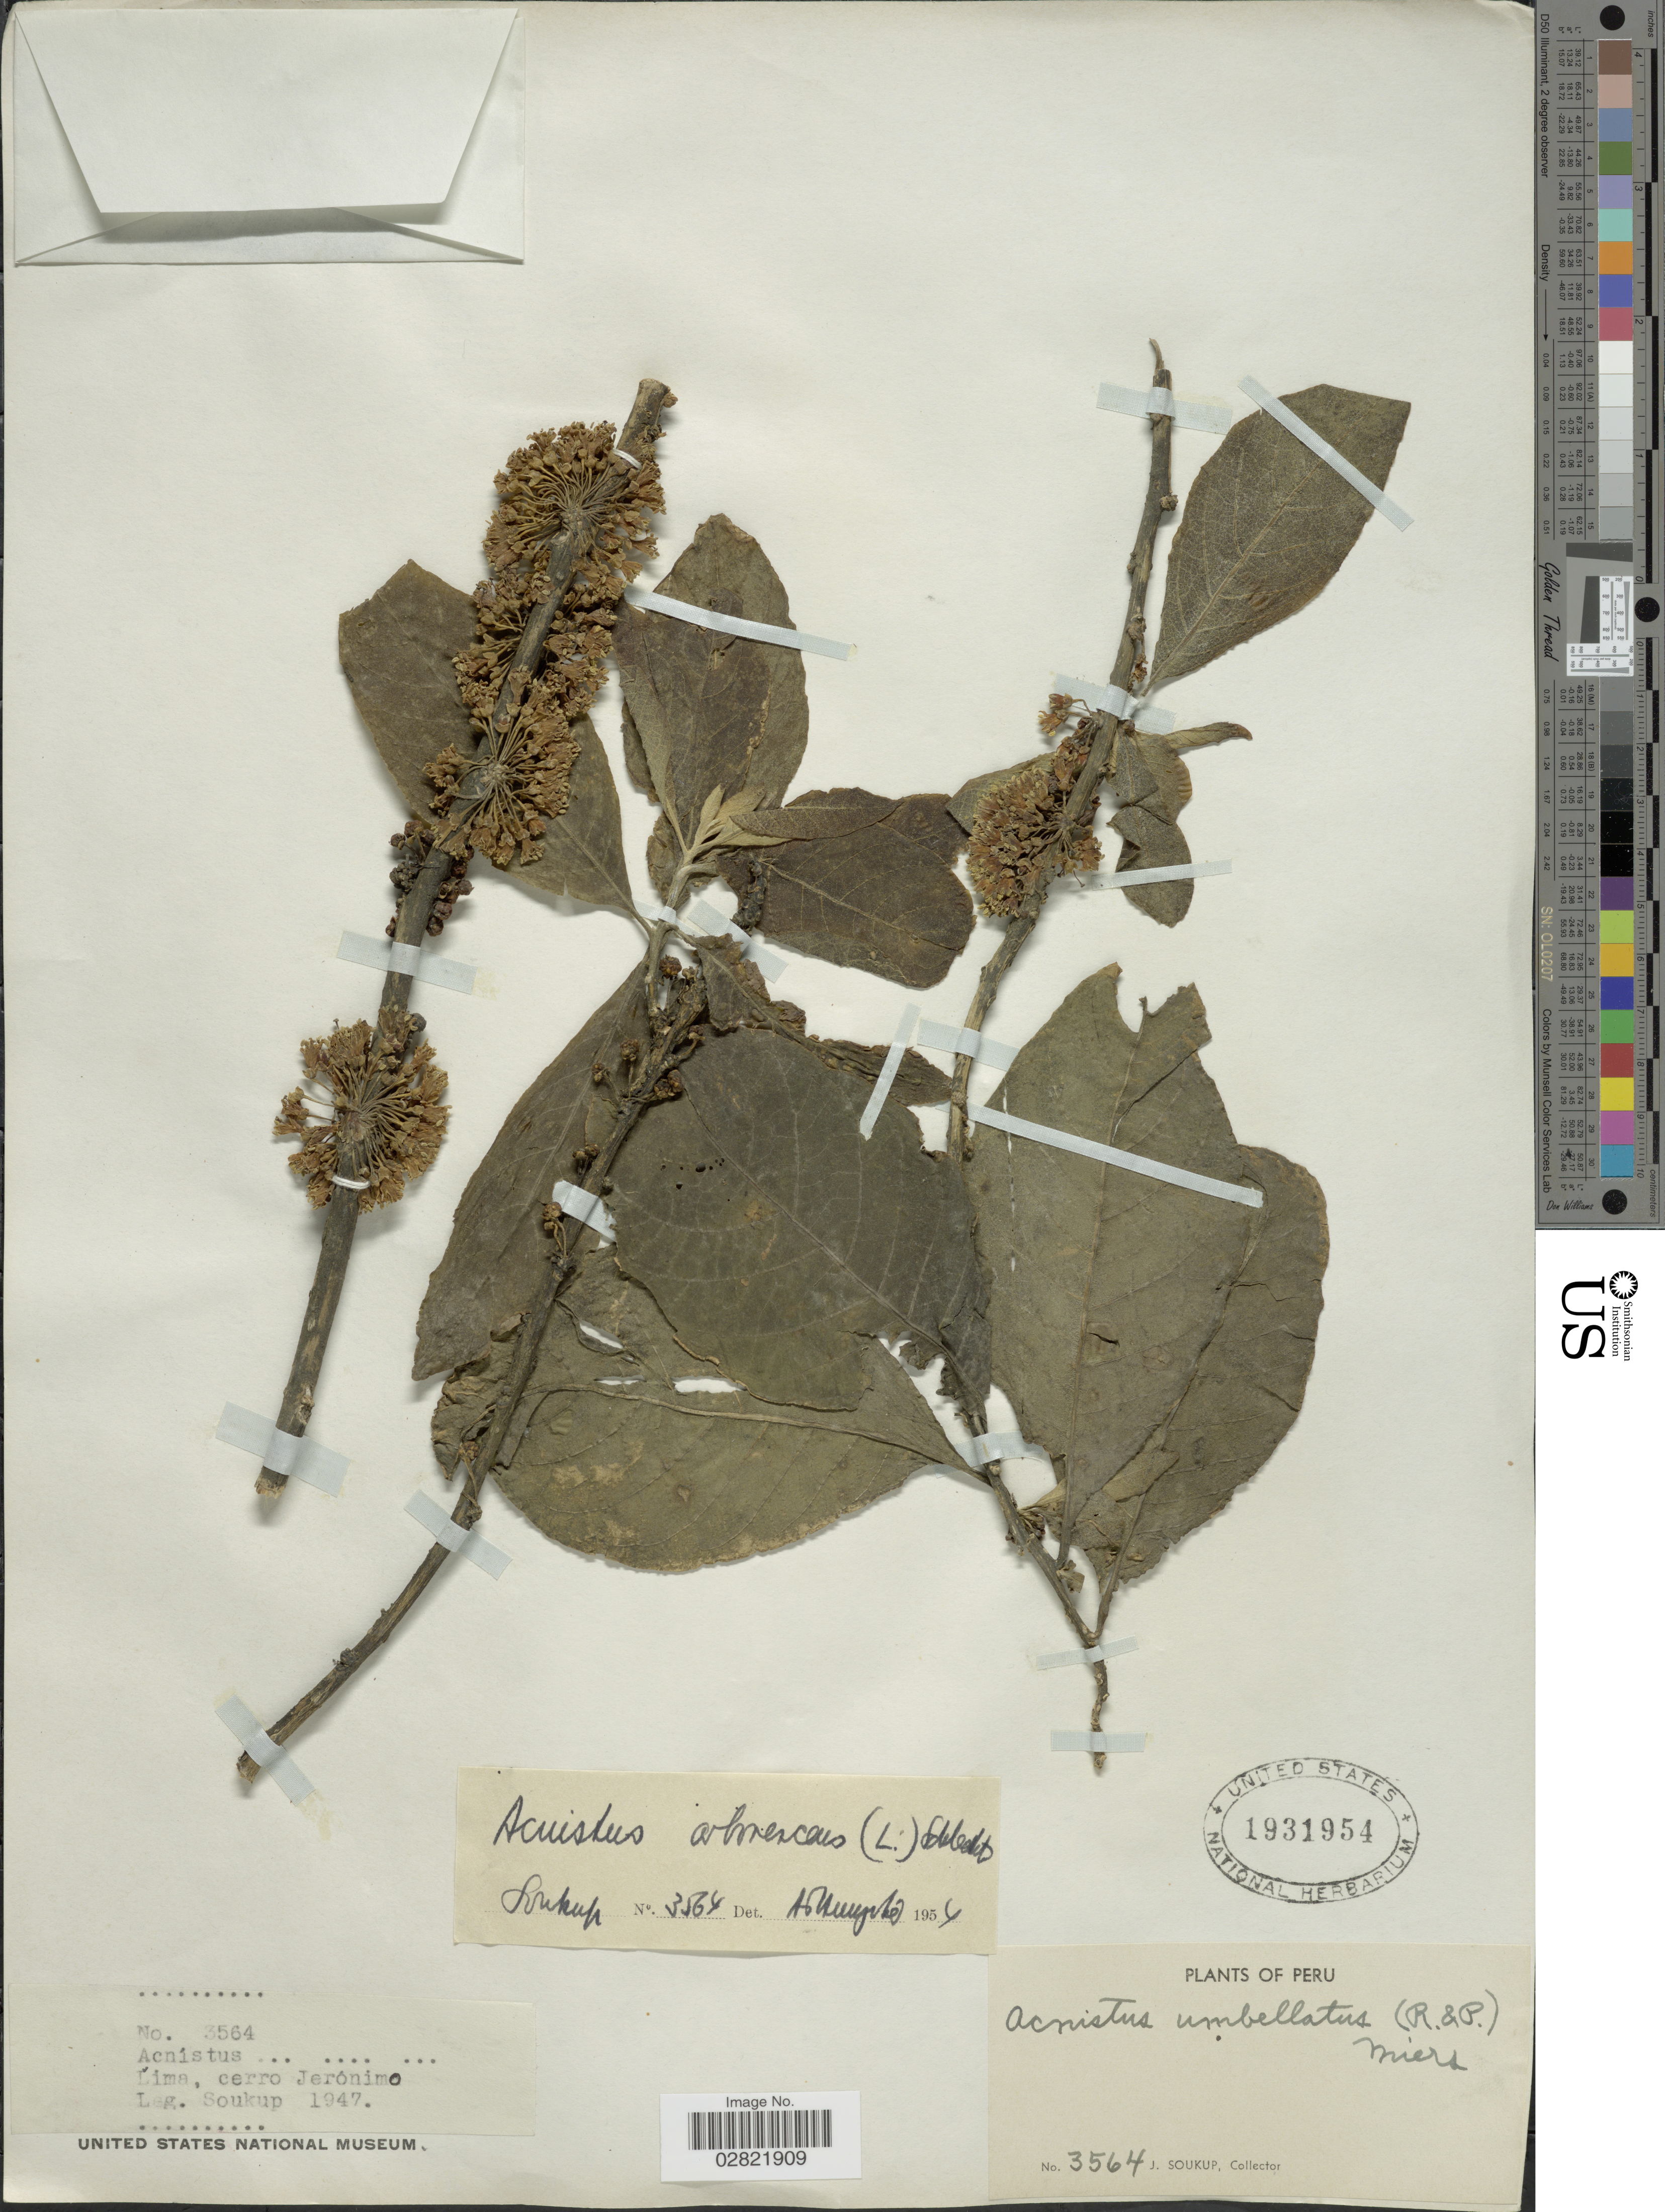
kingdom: Plantae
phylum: Tracheophyta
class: Magnoliopsida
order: Solanales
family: Solanaceae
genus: Acnistus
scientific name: Acnistus arborescens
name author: (L.) Schltdl.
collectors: J. Soukup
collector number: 3564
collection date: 1947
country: Peru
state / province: Lima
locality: Cerro Jerónimo.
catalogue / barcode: US 1931954